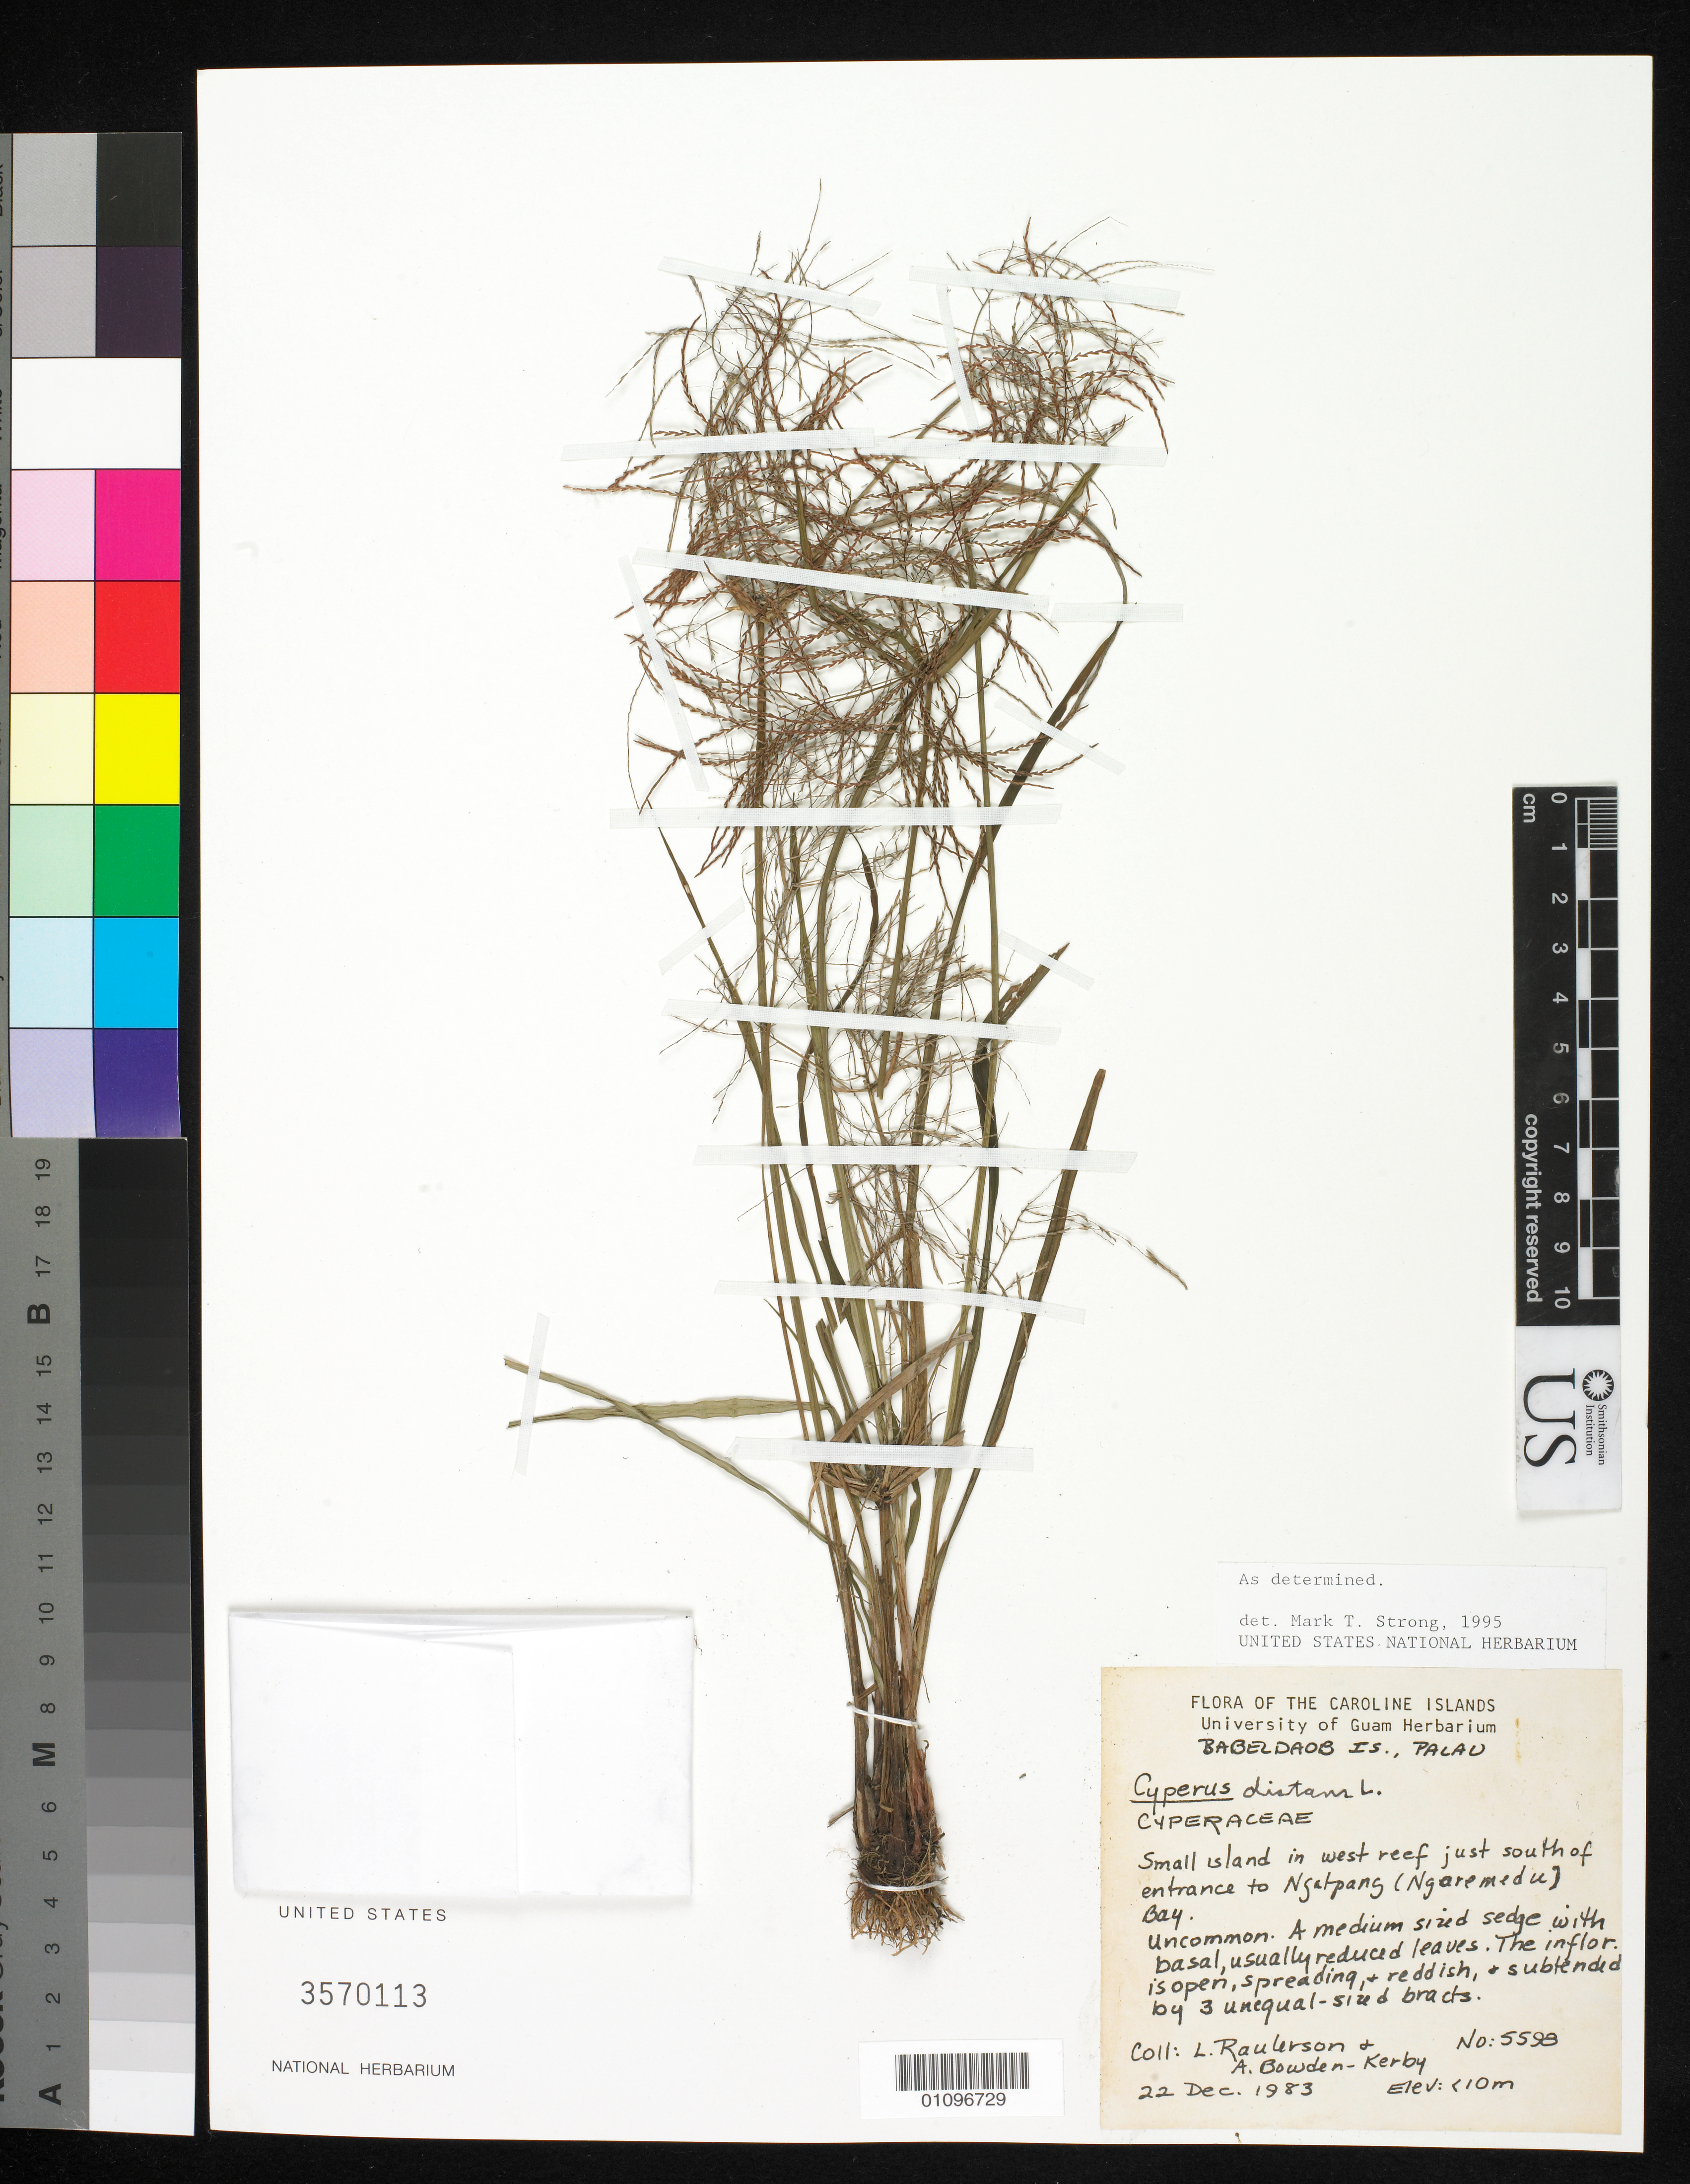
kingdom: Plantae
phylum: Tracheophyta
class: Liliopsida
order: Poales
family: Cyperaceae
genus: Cyperus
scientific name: Cyperus distans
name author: L. f.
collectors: L. Raulerson & A. Bowden-Kerby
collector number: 5598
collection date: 1983-12-22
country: Palau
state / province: Ngatpang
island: Babeldaob [Babelthuap]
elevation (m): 10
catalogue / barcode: US 3570113